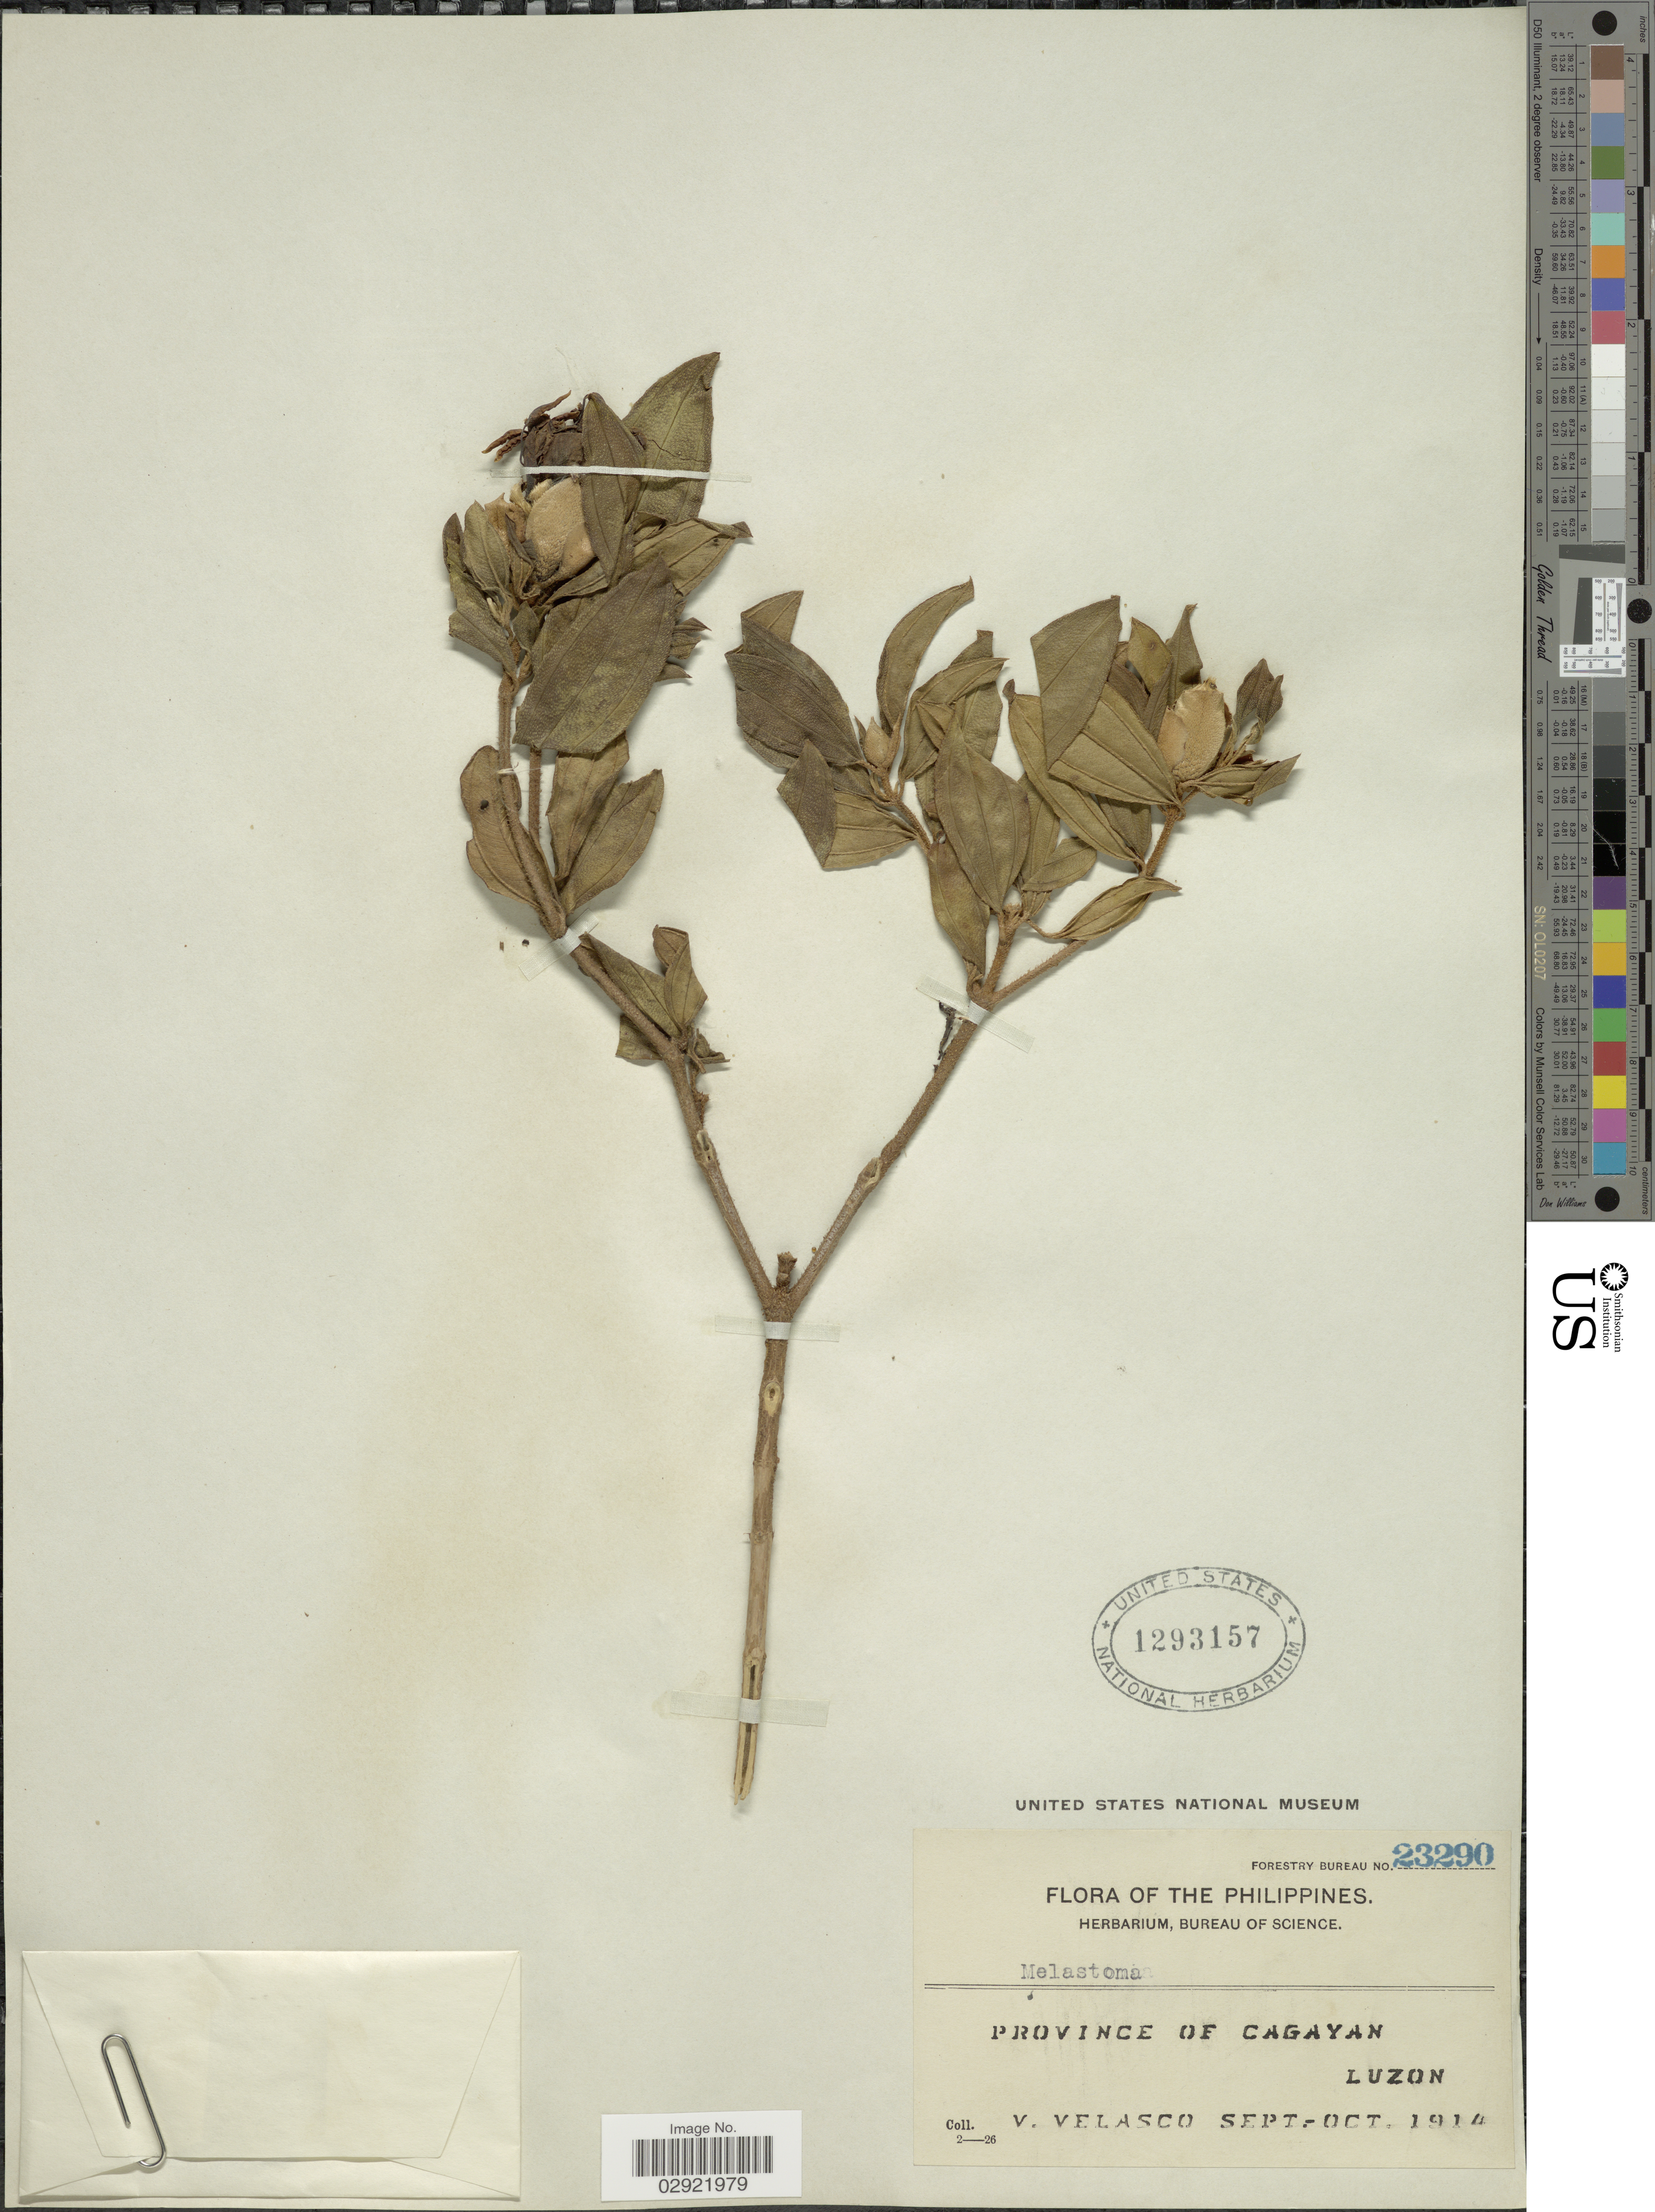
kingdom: Plantae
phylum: Tracheophyta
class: Magnoliopsida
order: Myrtales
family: Melastomataceae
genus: Melastoma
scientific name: Melastoma sp.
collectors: V. Velasco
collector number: Forestry Bureau 23290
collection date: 1914-09/1914-10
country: Philippines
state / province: Cagayan Valley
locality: Province of Cagayan, Luzon.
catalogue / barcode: US 1293157